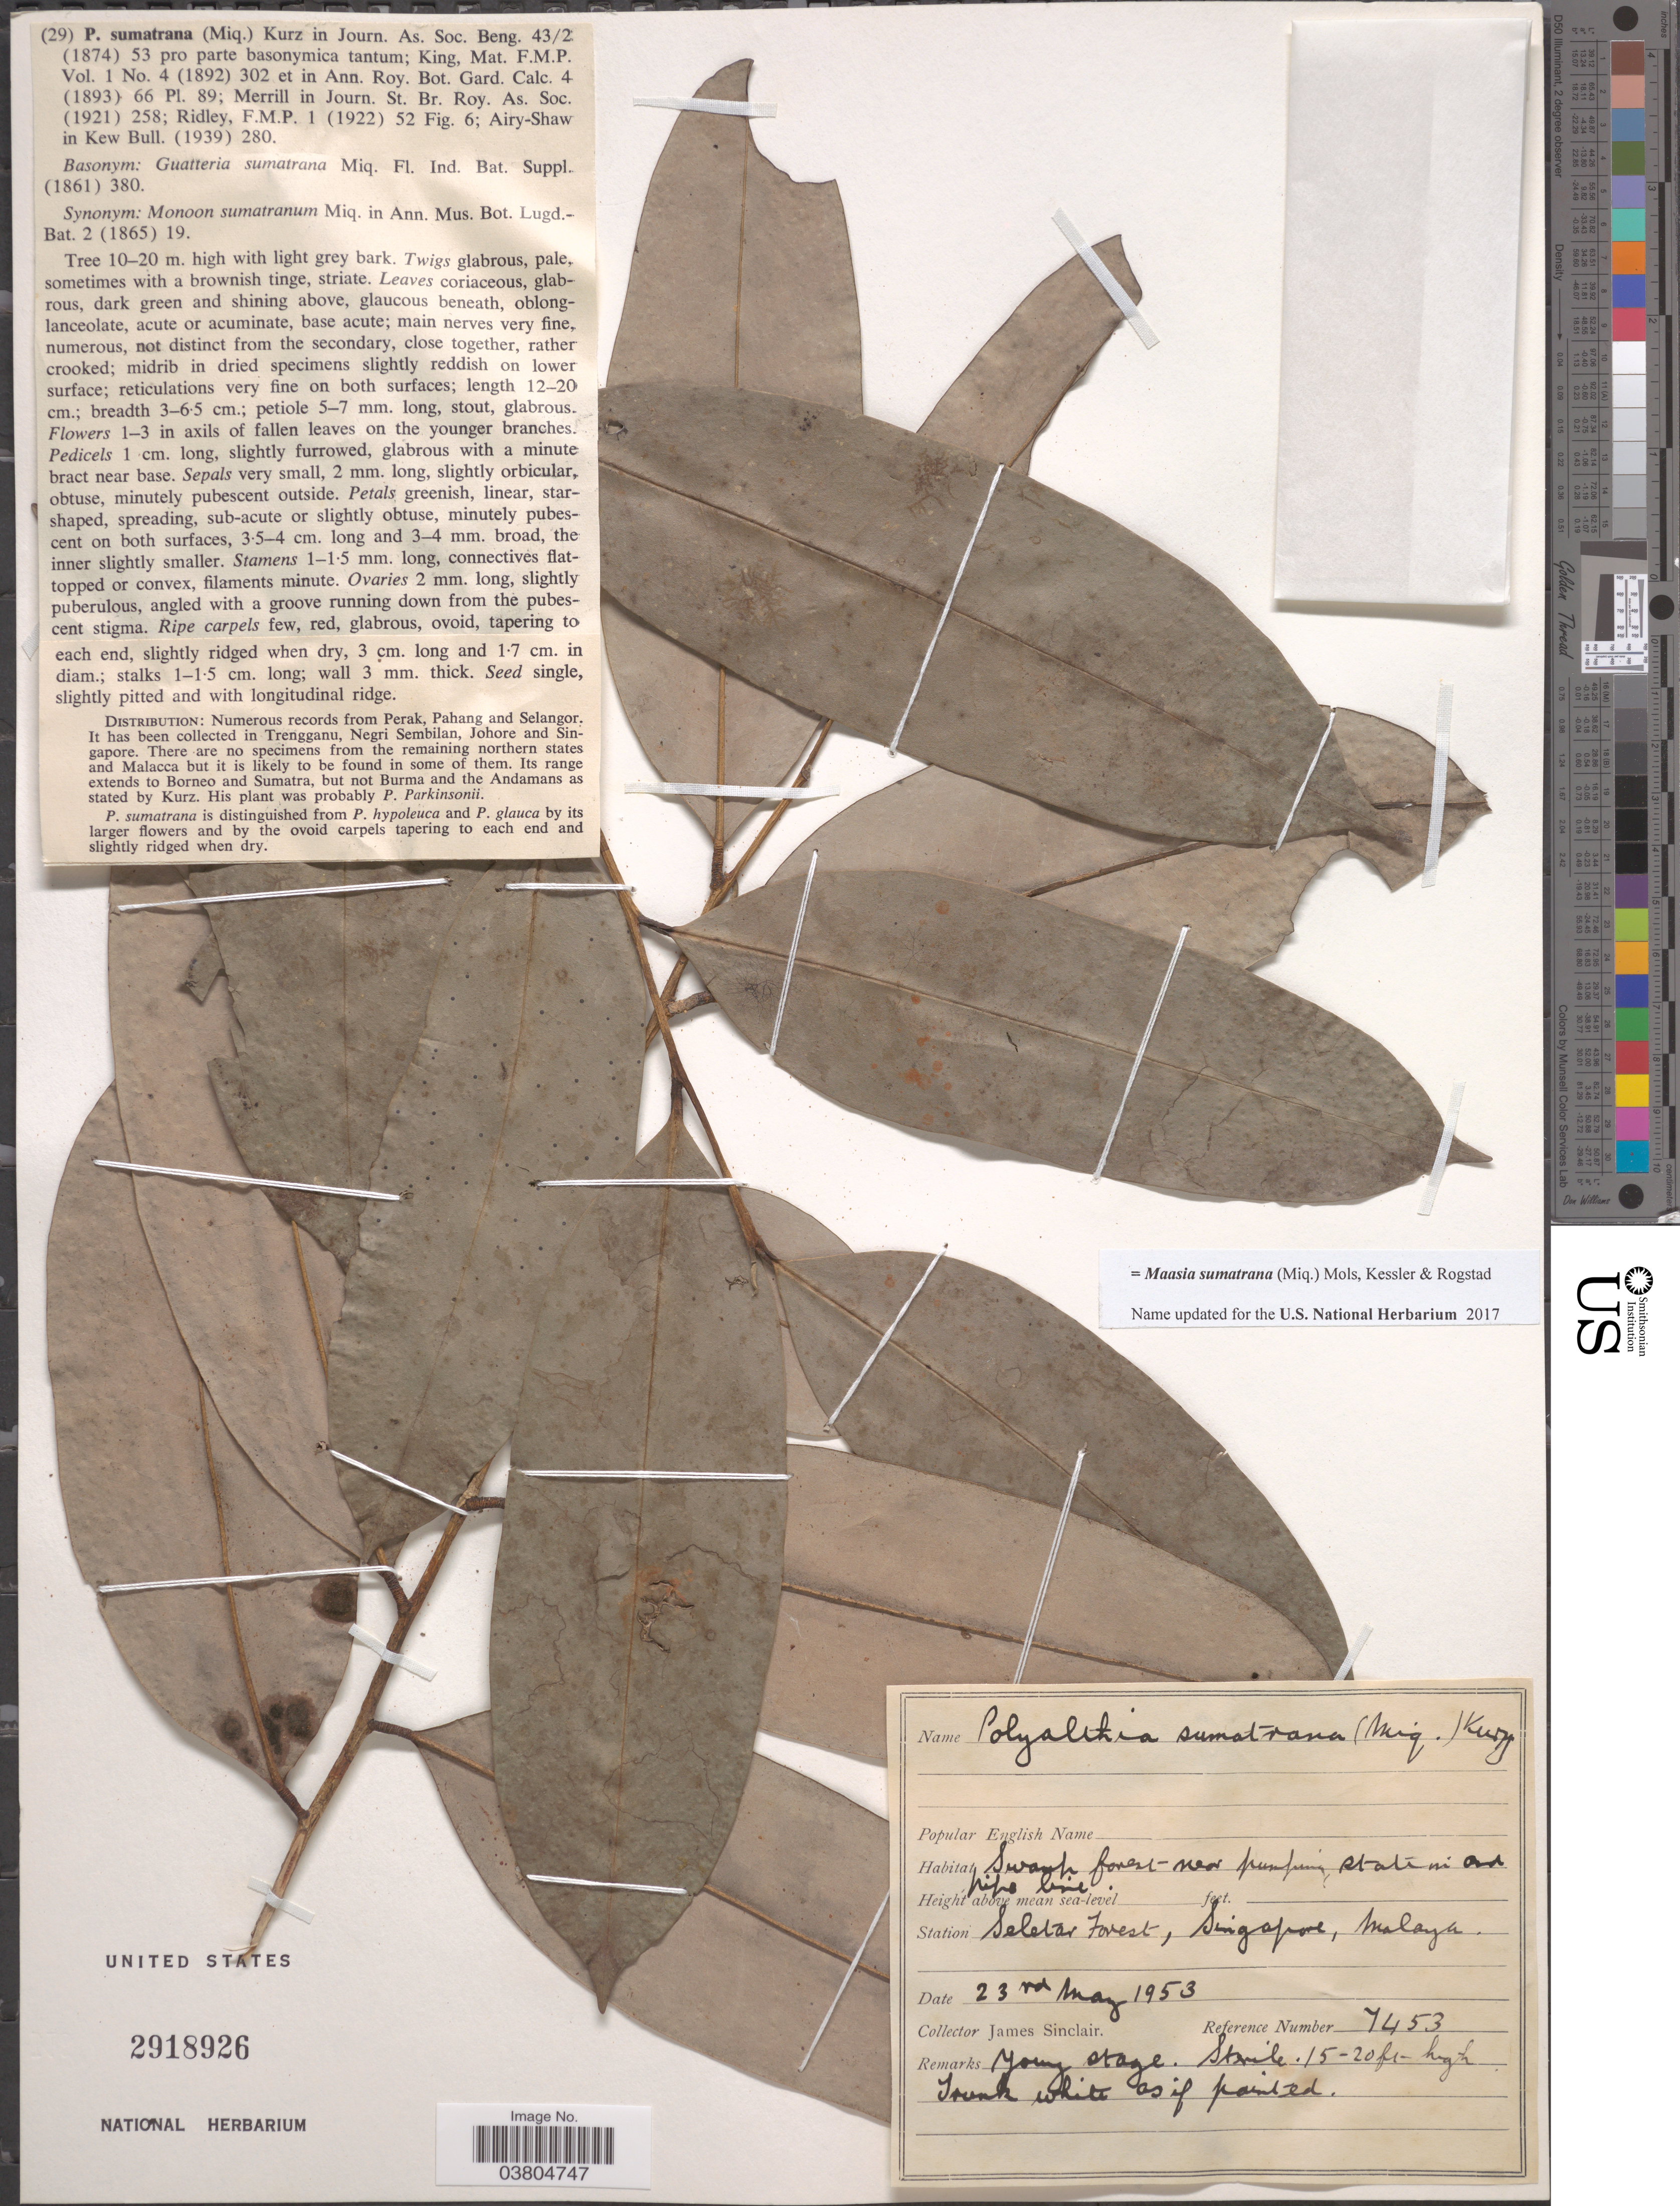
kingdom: Plantae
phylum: Tracheophyta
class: Magnoliopsida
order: Magnoliales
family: Annonaceae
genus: Maasia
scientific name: Maasia sumatrana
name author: (Miq.) Mols et al.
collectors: J. Sinclair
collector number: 7453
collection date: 1953-05-23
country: Singapore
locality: Station Seletar Forest, Malaya.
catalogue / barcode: US 2918926